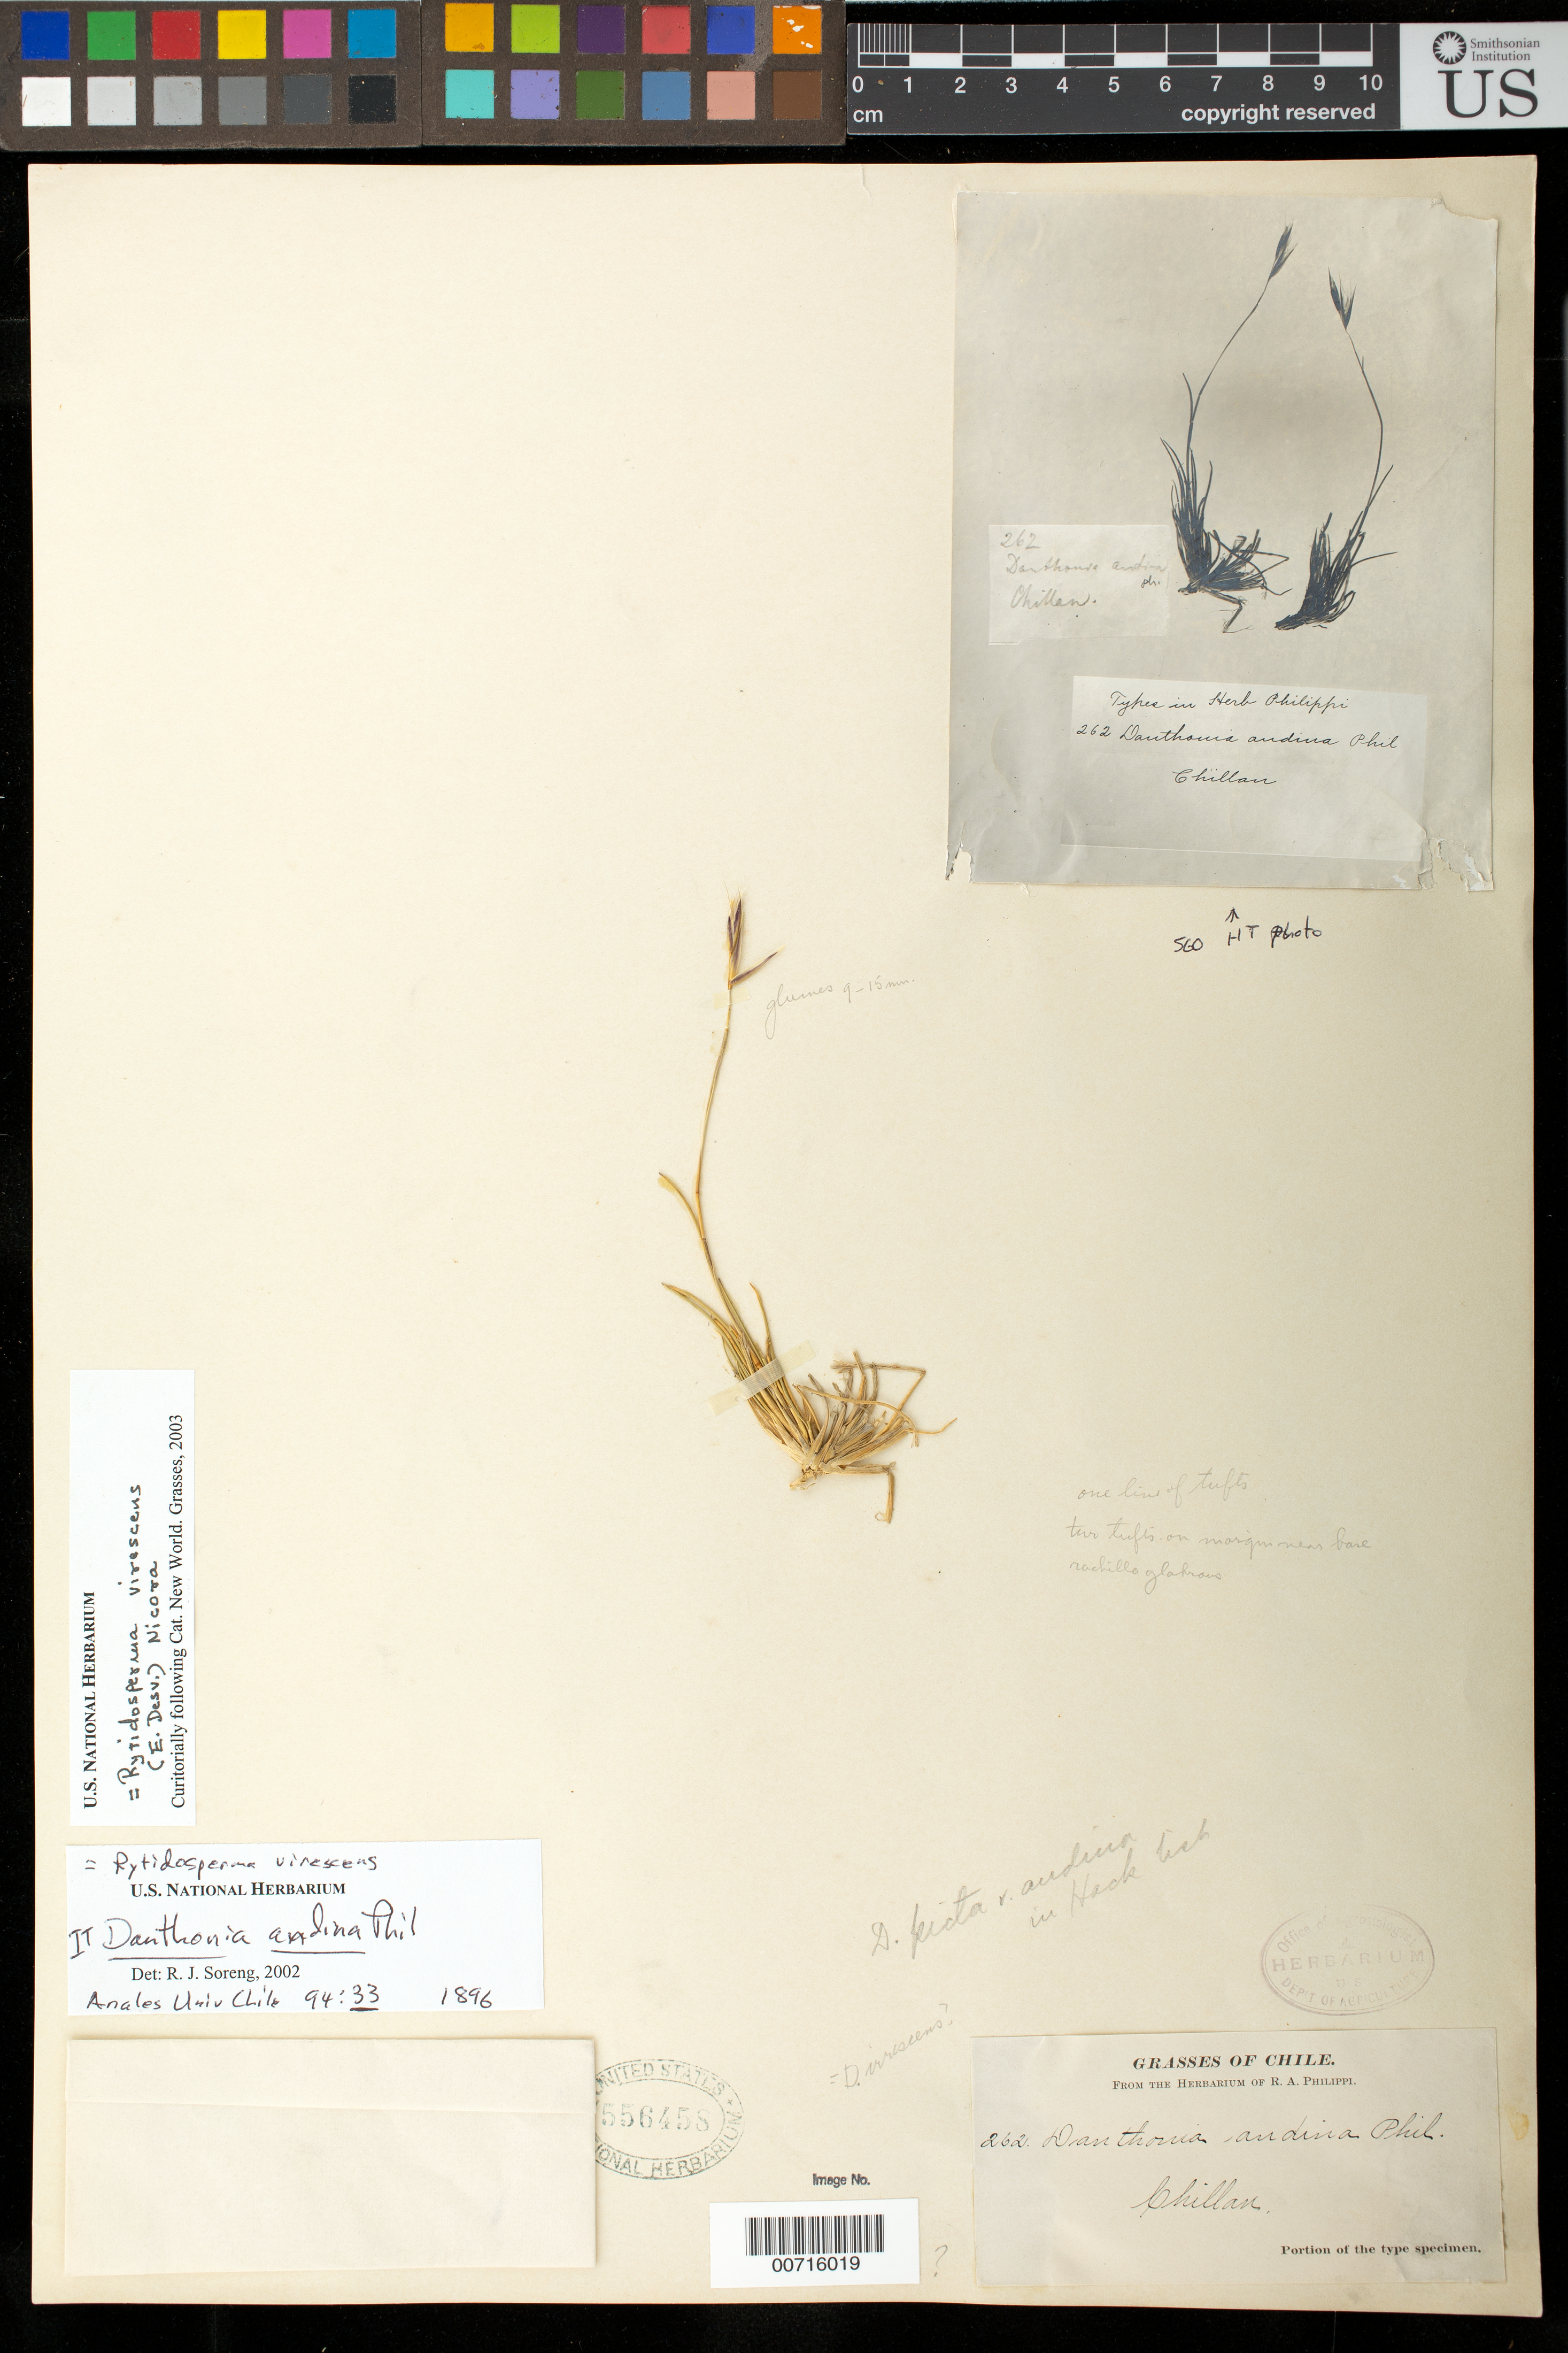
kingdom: Plantae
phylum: Tracheophyta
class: Liliopsida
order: Poales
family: Poaceae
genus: Danthonia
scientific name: Danthonia andina Phil. (p. 33, non p. 30)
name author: Phil.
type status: Type Collection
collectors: R. A. Philippi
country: Chile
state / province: Bio-Bío (VIII)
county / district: Ñuble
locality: Chillan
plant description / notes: Photograph and fragmentary material of type specimen ex herb. Philippi. NOTE: Philippi used the same name for 2 different taxa (in same publication!); p. 30: "Habitat in Andibus provinciae Talca"; p. 33: "In Andibus prope thermas Chillanenses inveni pauca specimina januario 1877"). This is apparently type material of the p. 33 name.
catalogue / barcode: US 556458